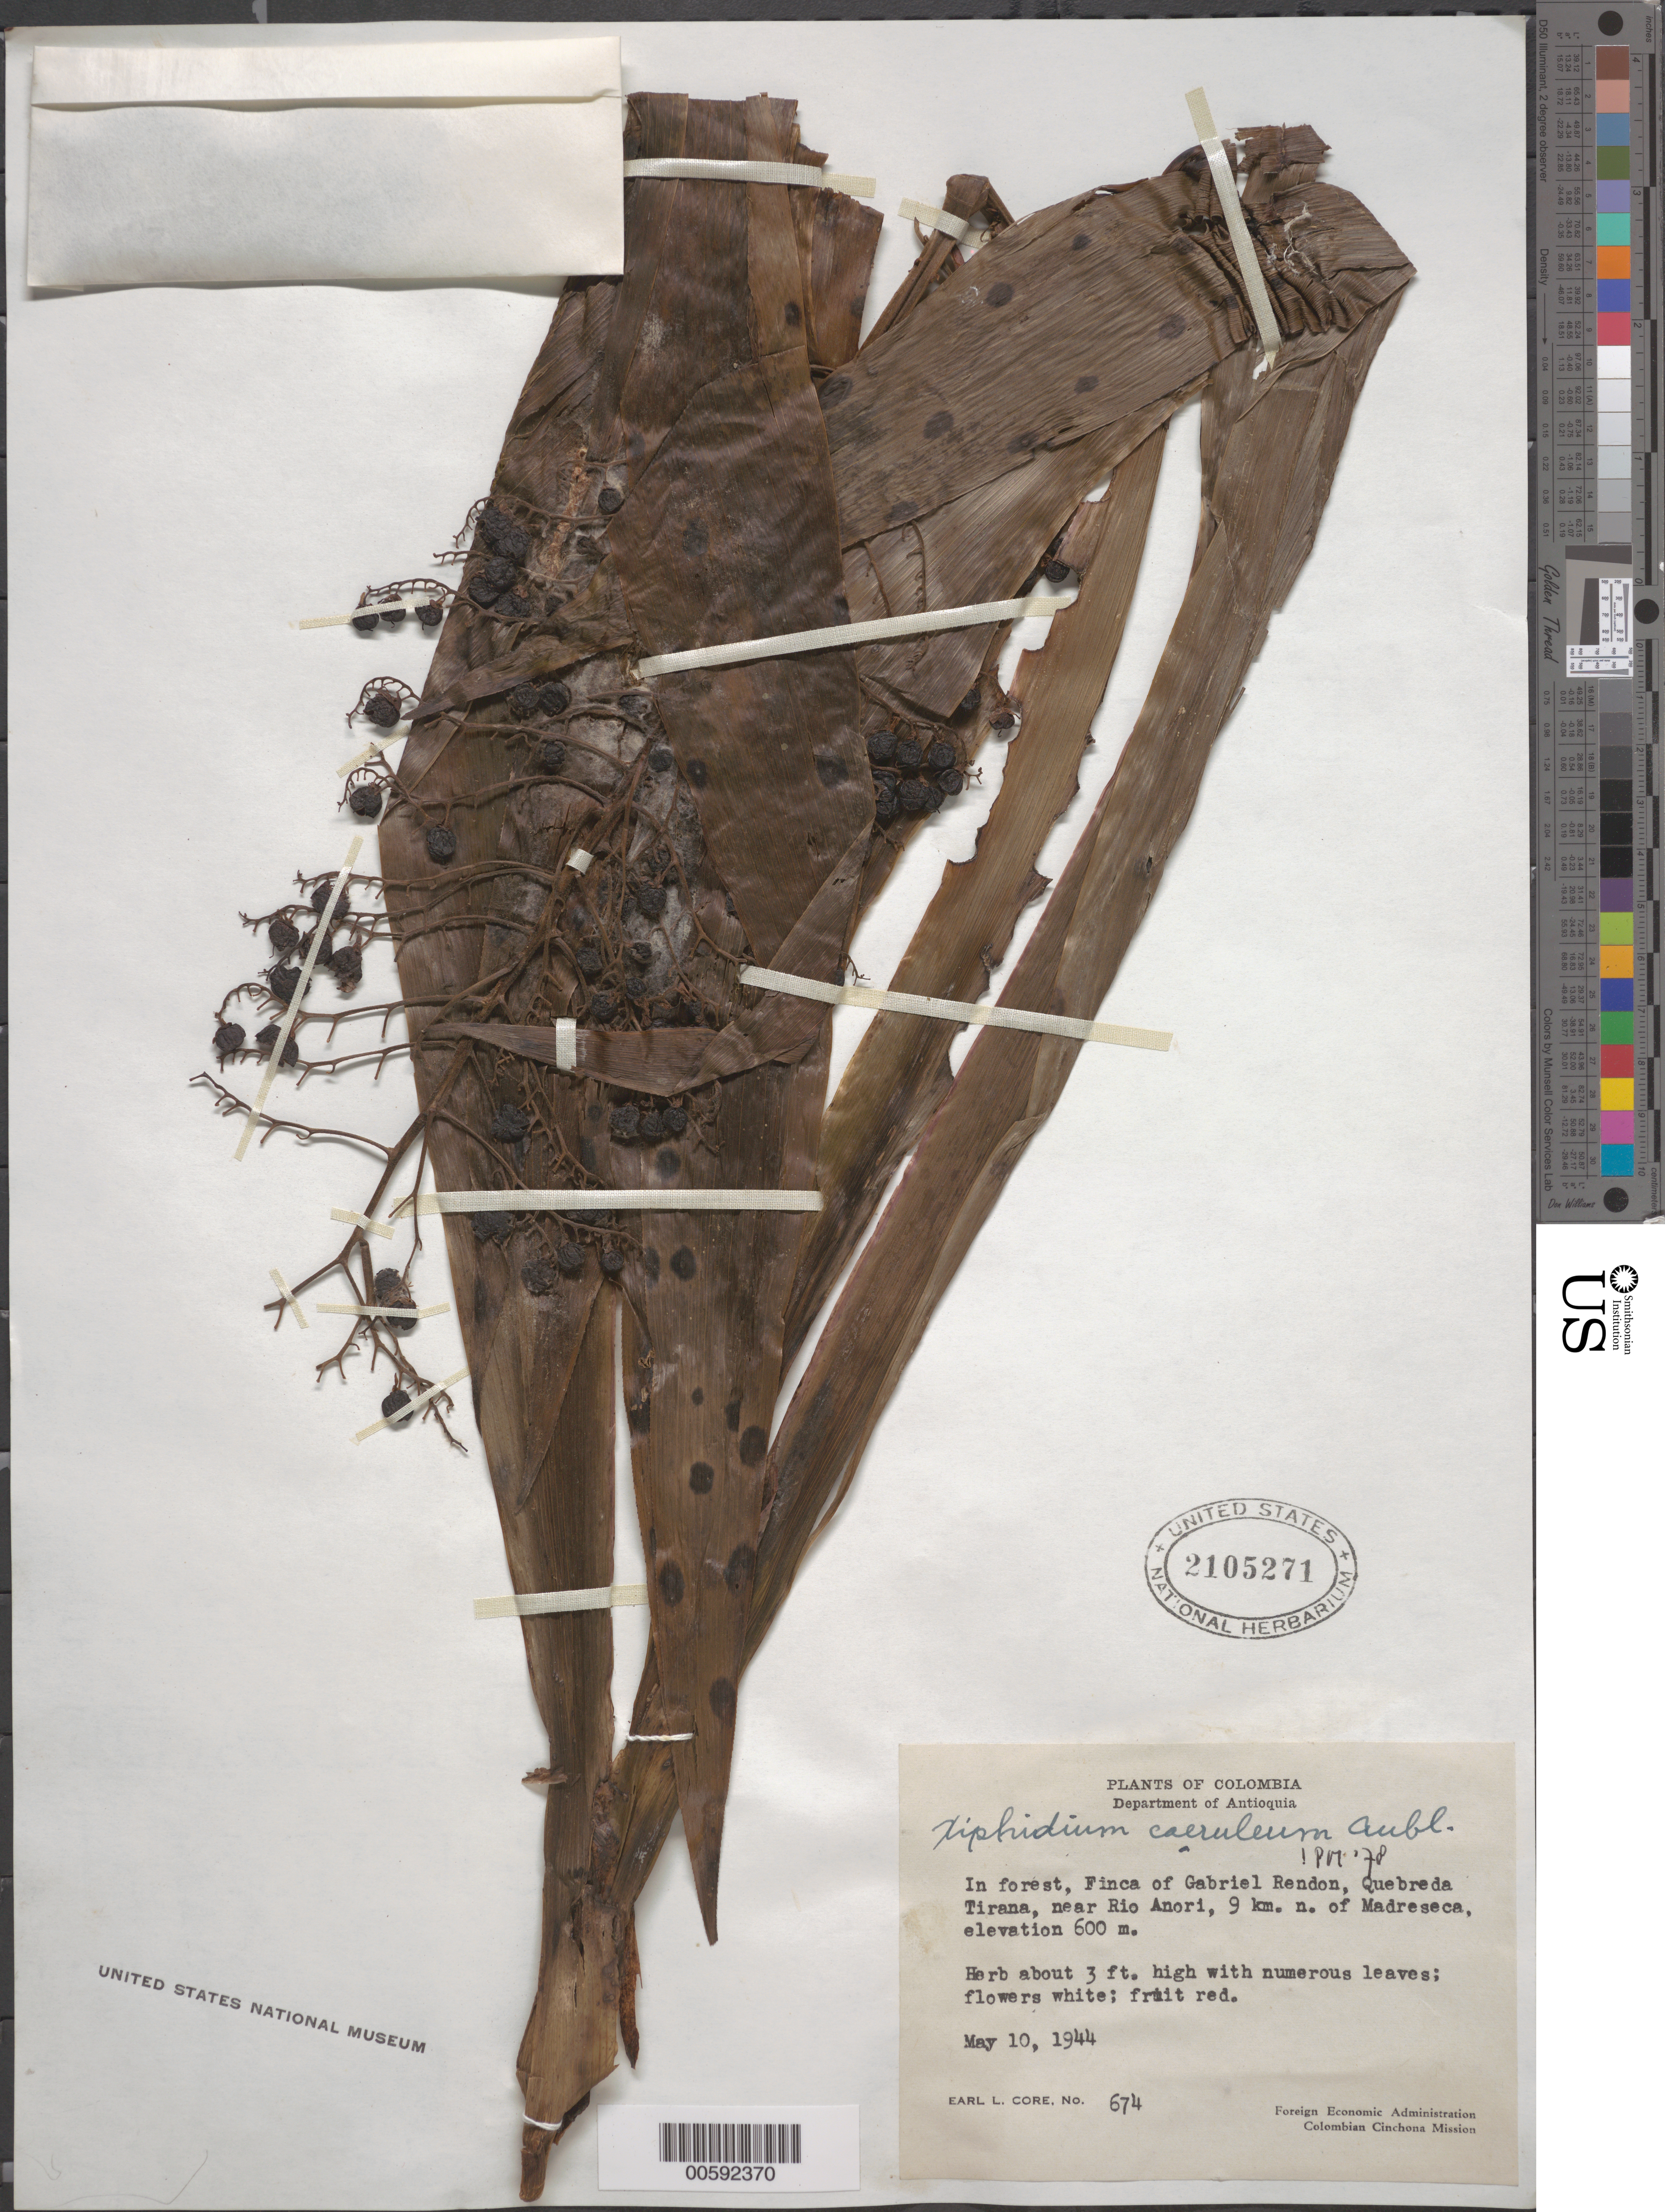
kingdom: Plantae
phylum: Tracheophyta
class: Liliopsida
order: Commelinales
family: Haemodoraceae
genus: Xiphidium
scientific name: Xiphidium caeruleum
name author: Aubl.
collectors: E. L. Core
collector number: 674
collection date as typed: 10 May 1944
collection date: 1944-05-10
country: Colombia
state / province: Antioquia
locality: Finca of Gibriel Rendon, Quebreda Tirana, near Rio Anori, N of MadreSeca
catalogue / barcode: US 2105271